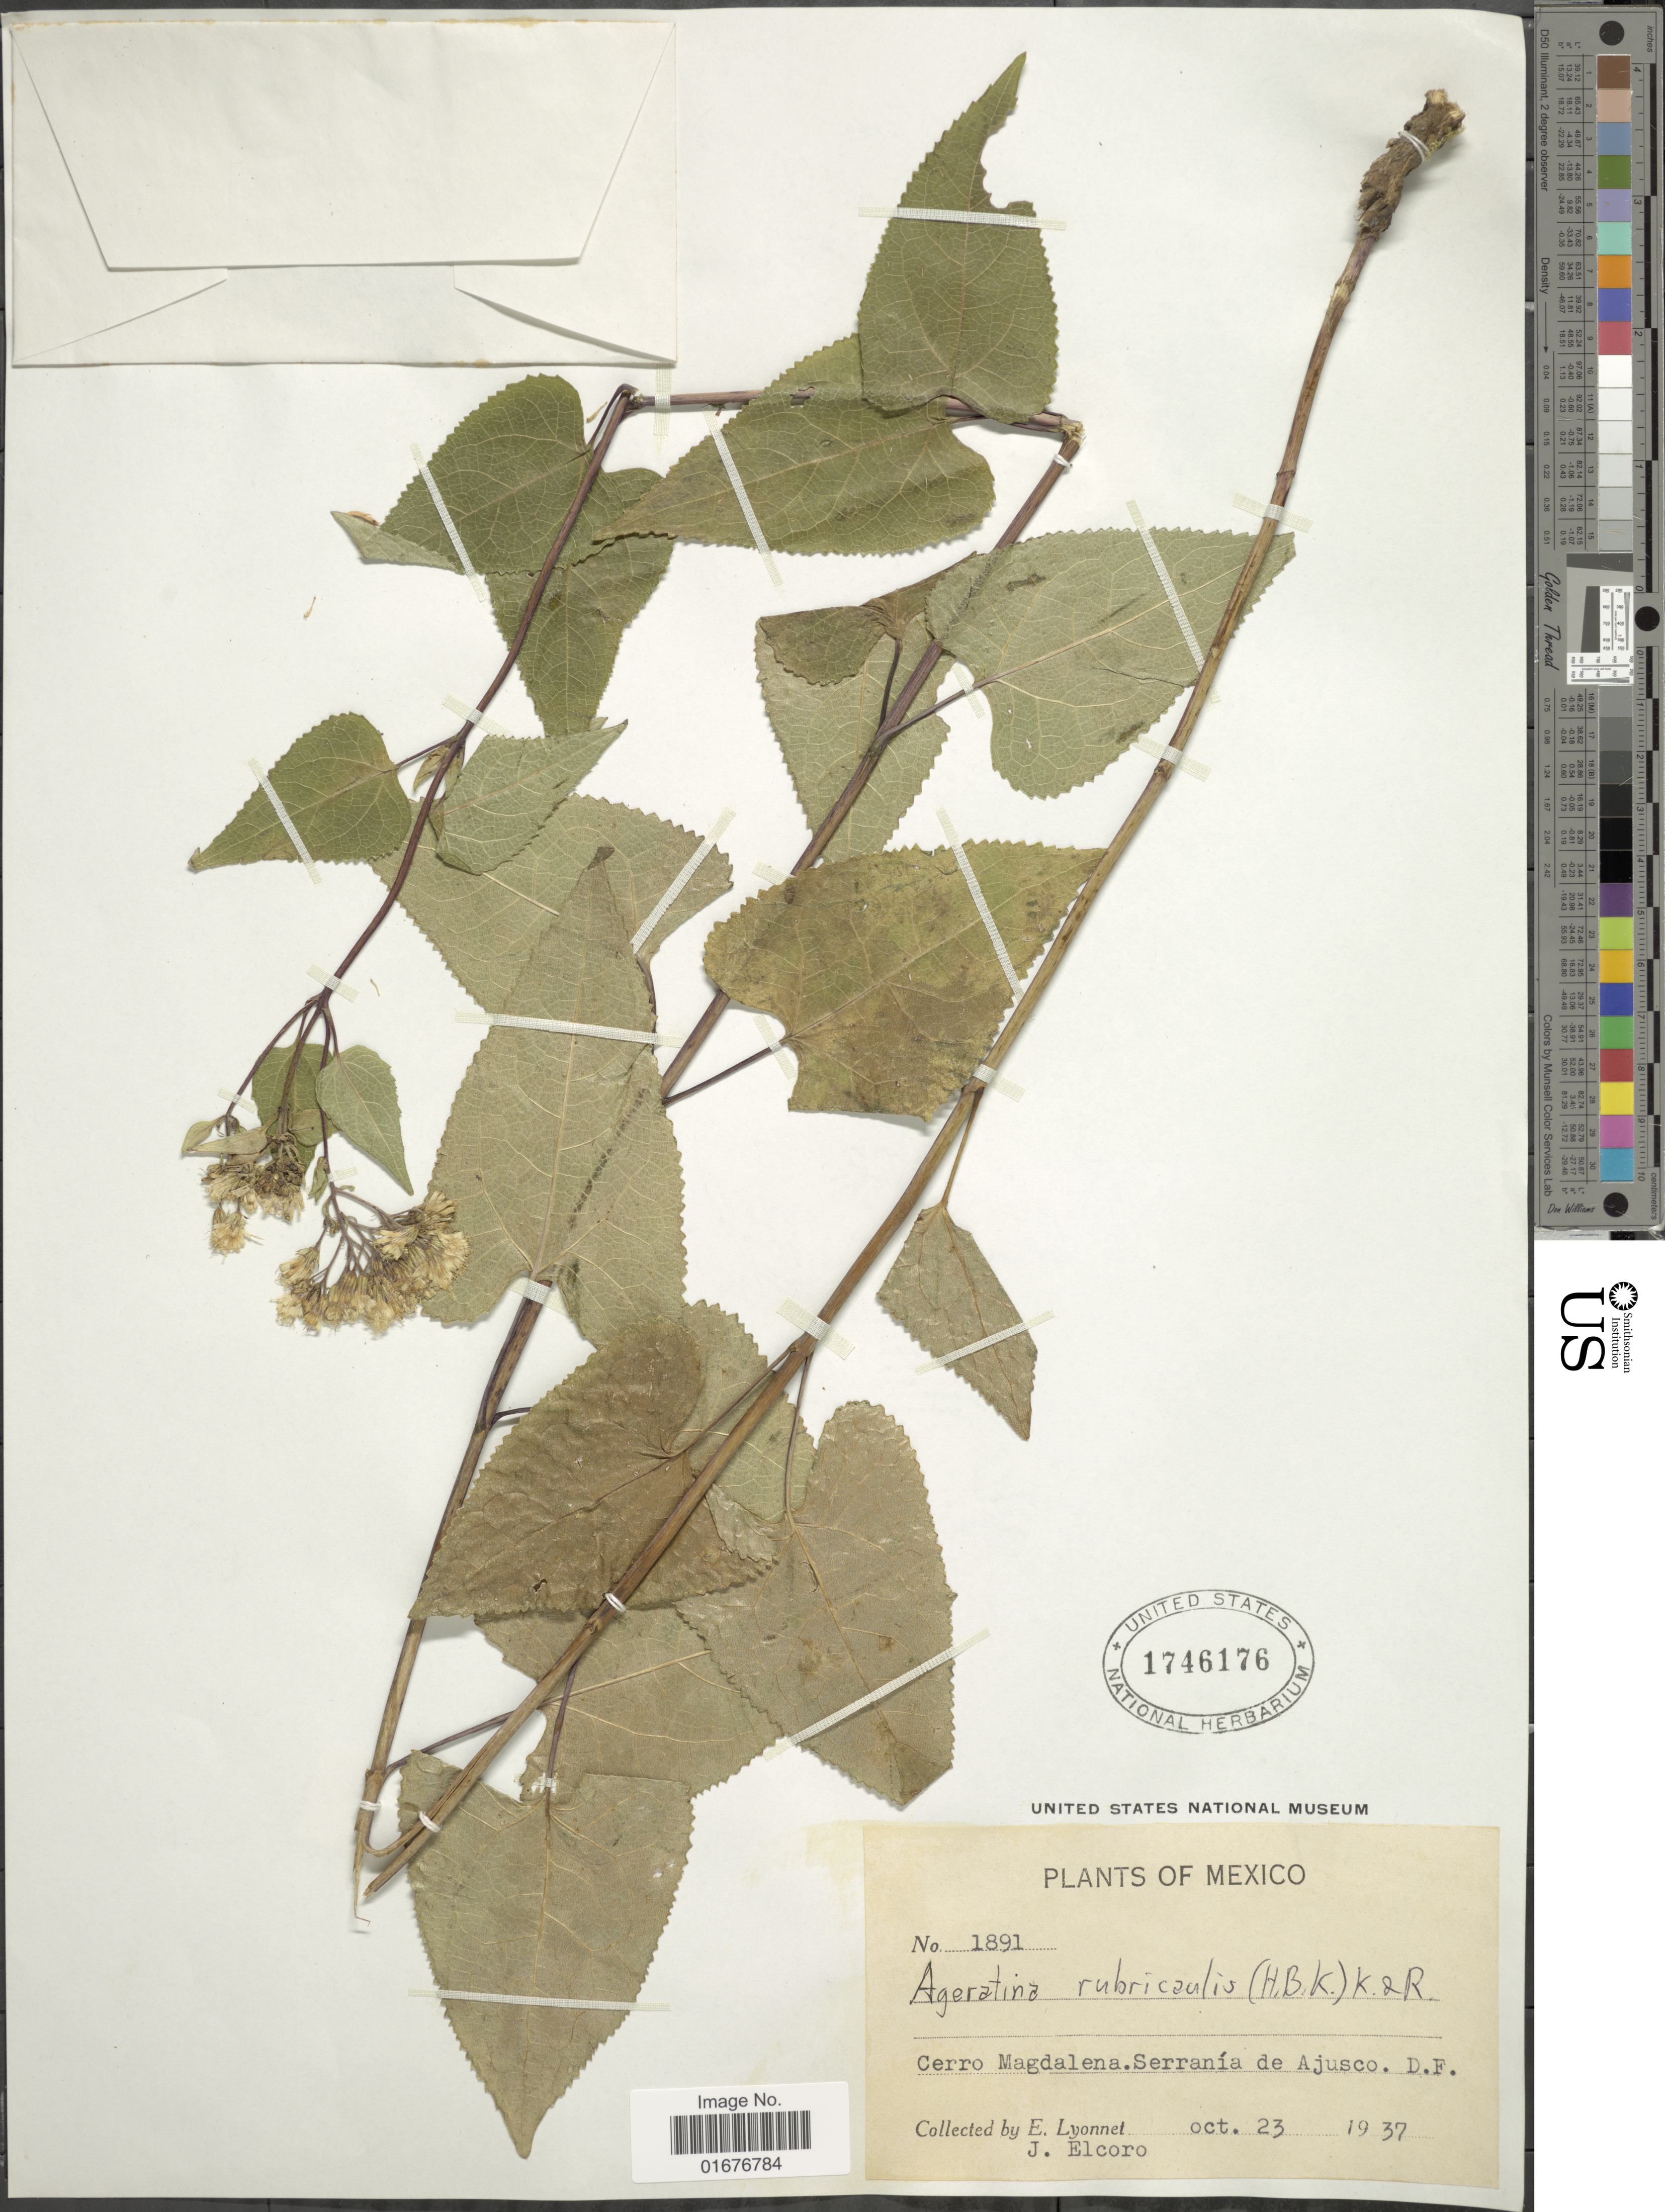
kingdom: Plantae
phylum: Tracheophyta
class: Magnoliopsida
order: Asterales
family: Asteraceae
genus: Ageratina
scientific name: Ageratina rubricaulis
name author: (Kunth) R.M. King & H. Rob.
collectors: E. Lyonnet & J. Elcoro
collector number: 1891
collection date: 1937-10-23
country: Mexico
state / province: Distrito Federal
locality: Cerro magdalena. Serranía de Ajusco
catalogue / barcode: US 1746176